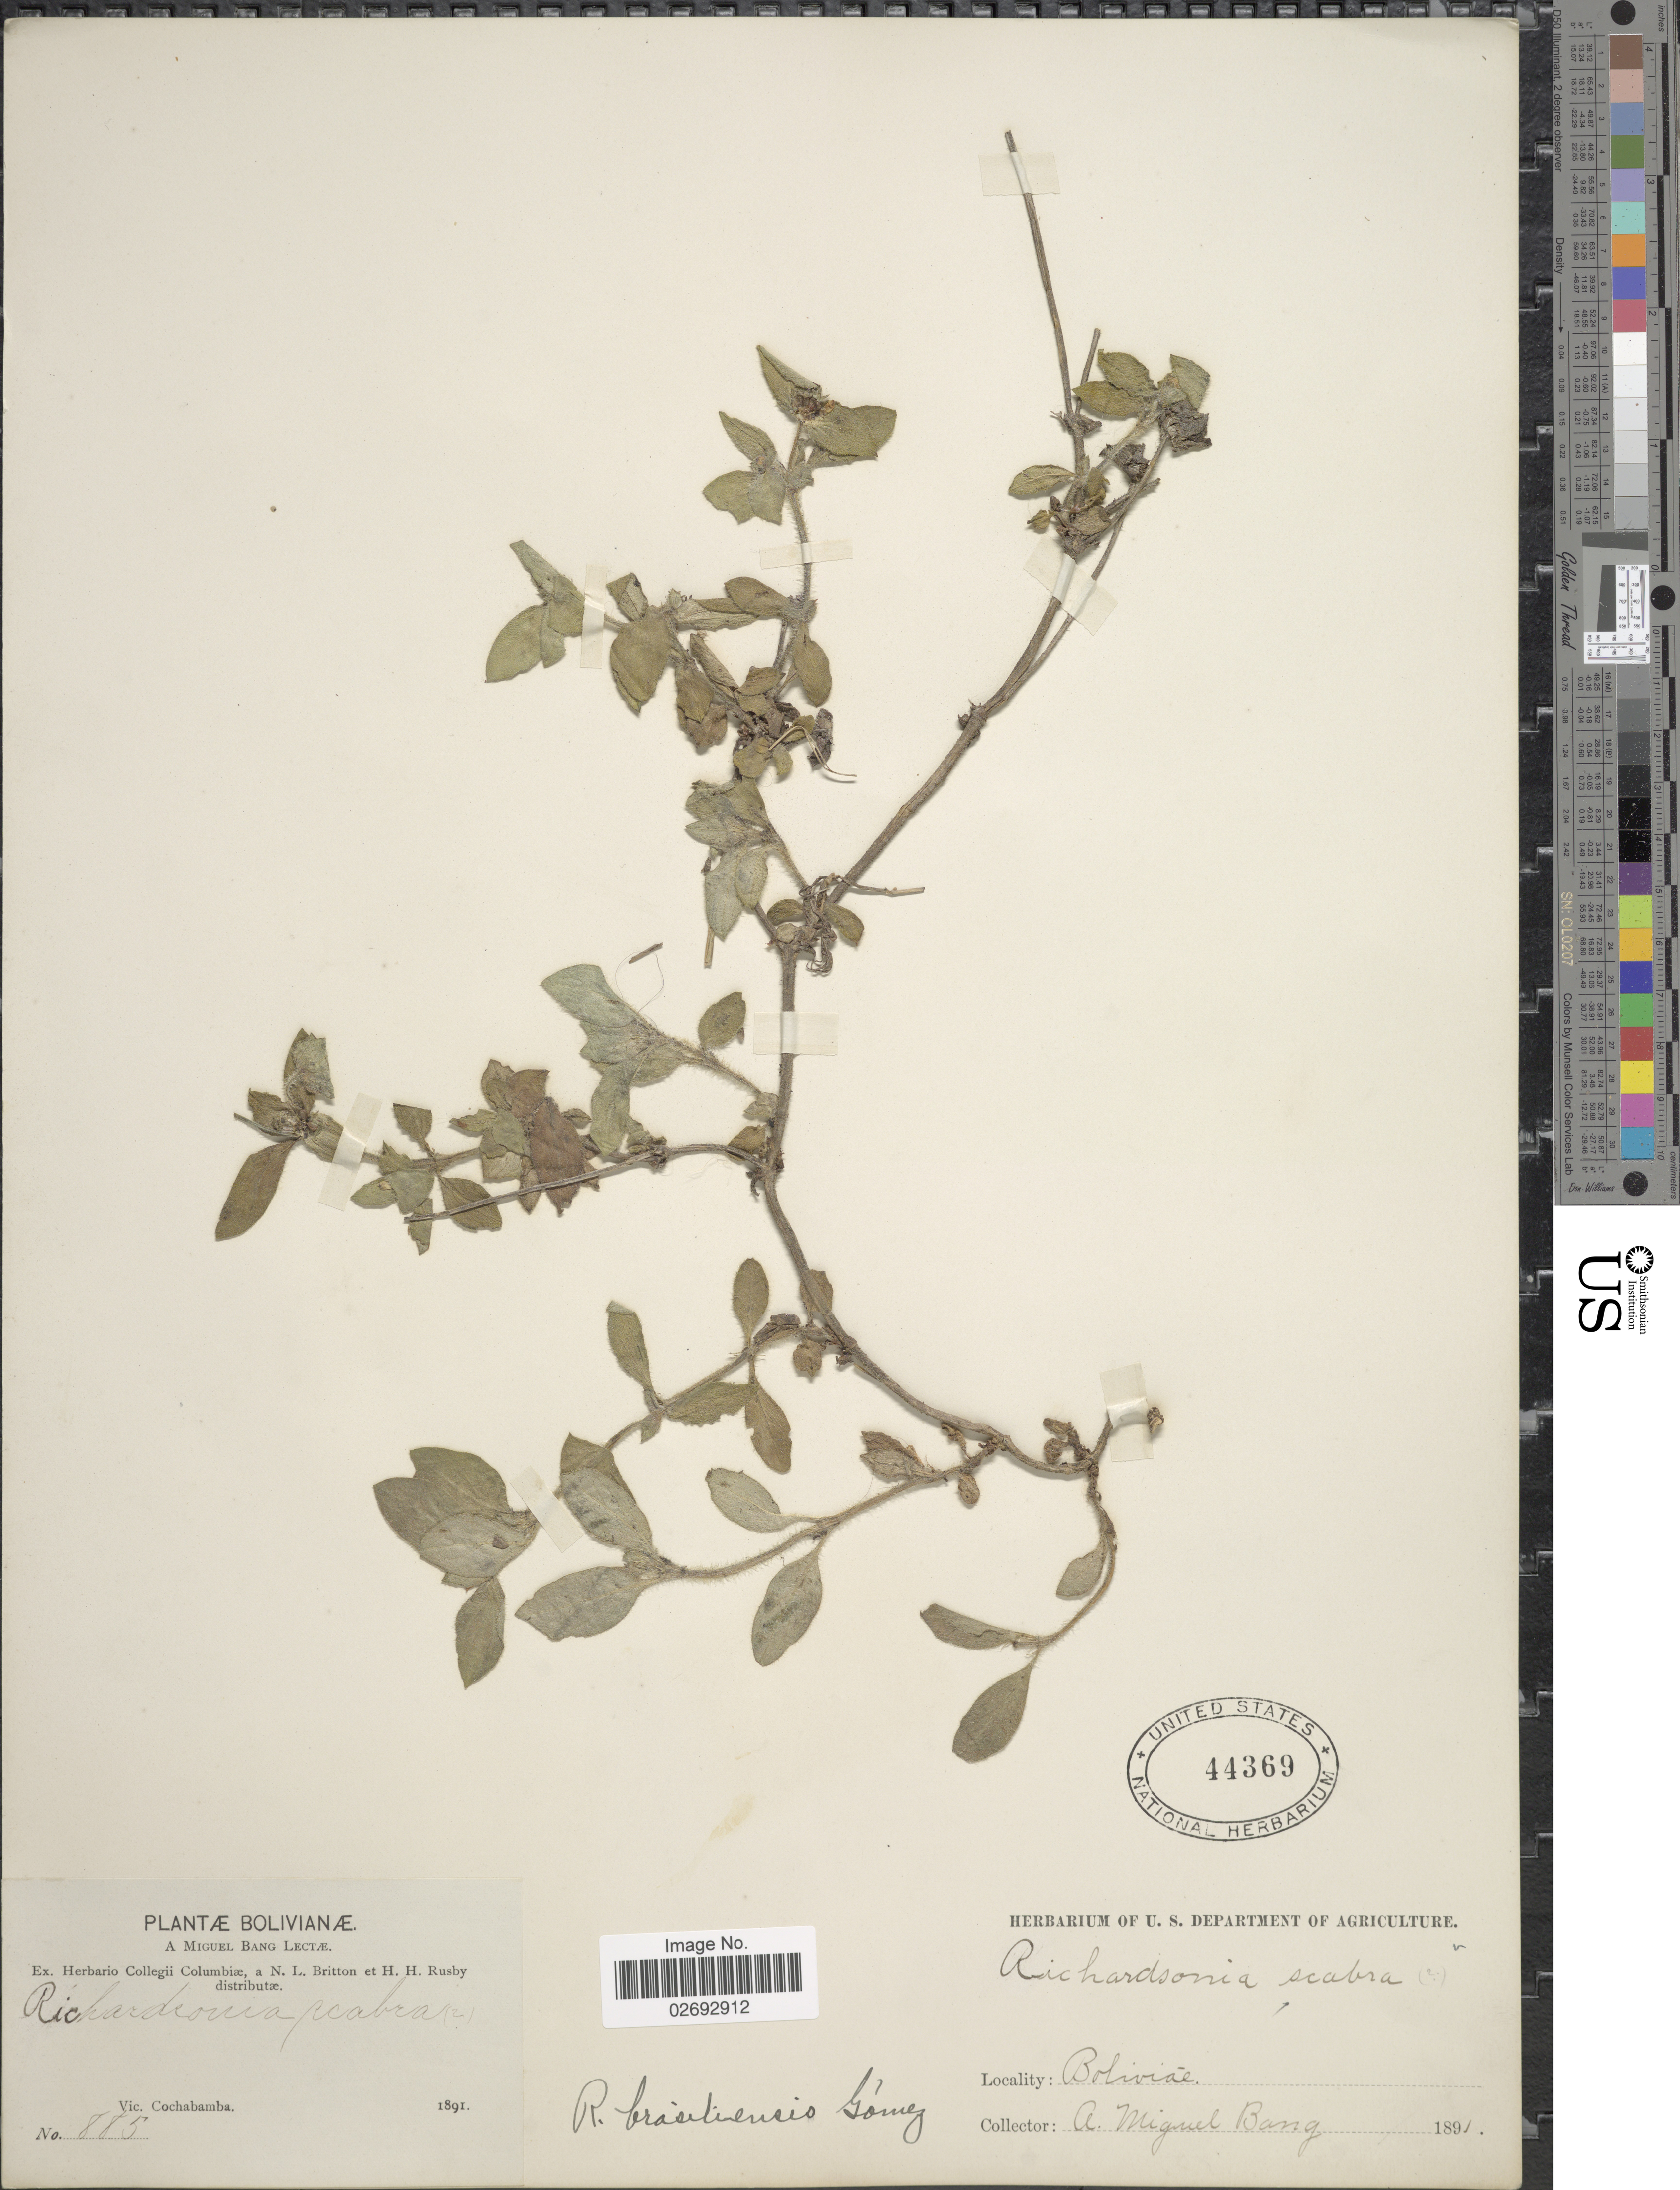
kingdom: Plantae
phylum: Tracheophyta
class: Magnoliopsida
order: Gentianales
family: Rubiaceae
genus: Richardia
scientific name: Richardia brasiliensis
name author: Gomes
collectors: M. Bang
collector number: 885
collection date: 1891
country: Bolivia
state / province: Cochabamba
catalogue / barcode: US 44369